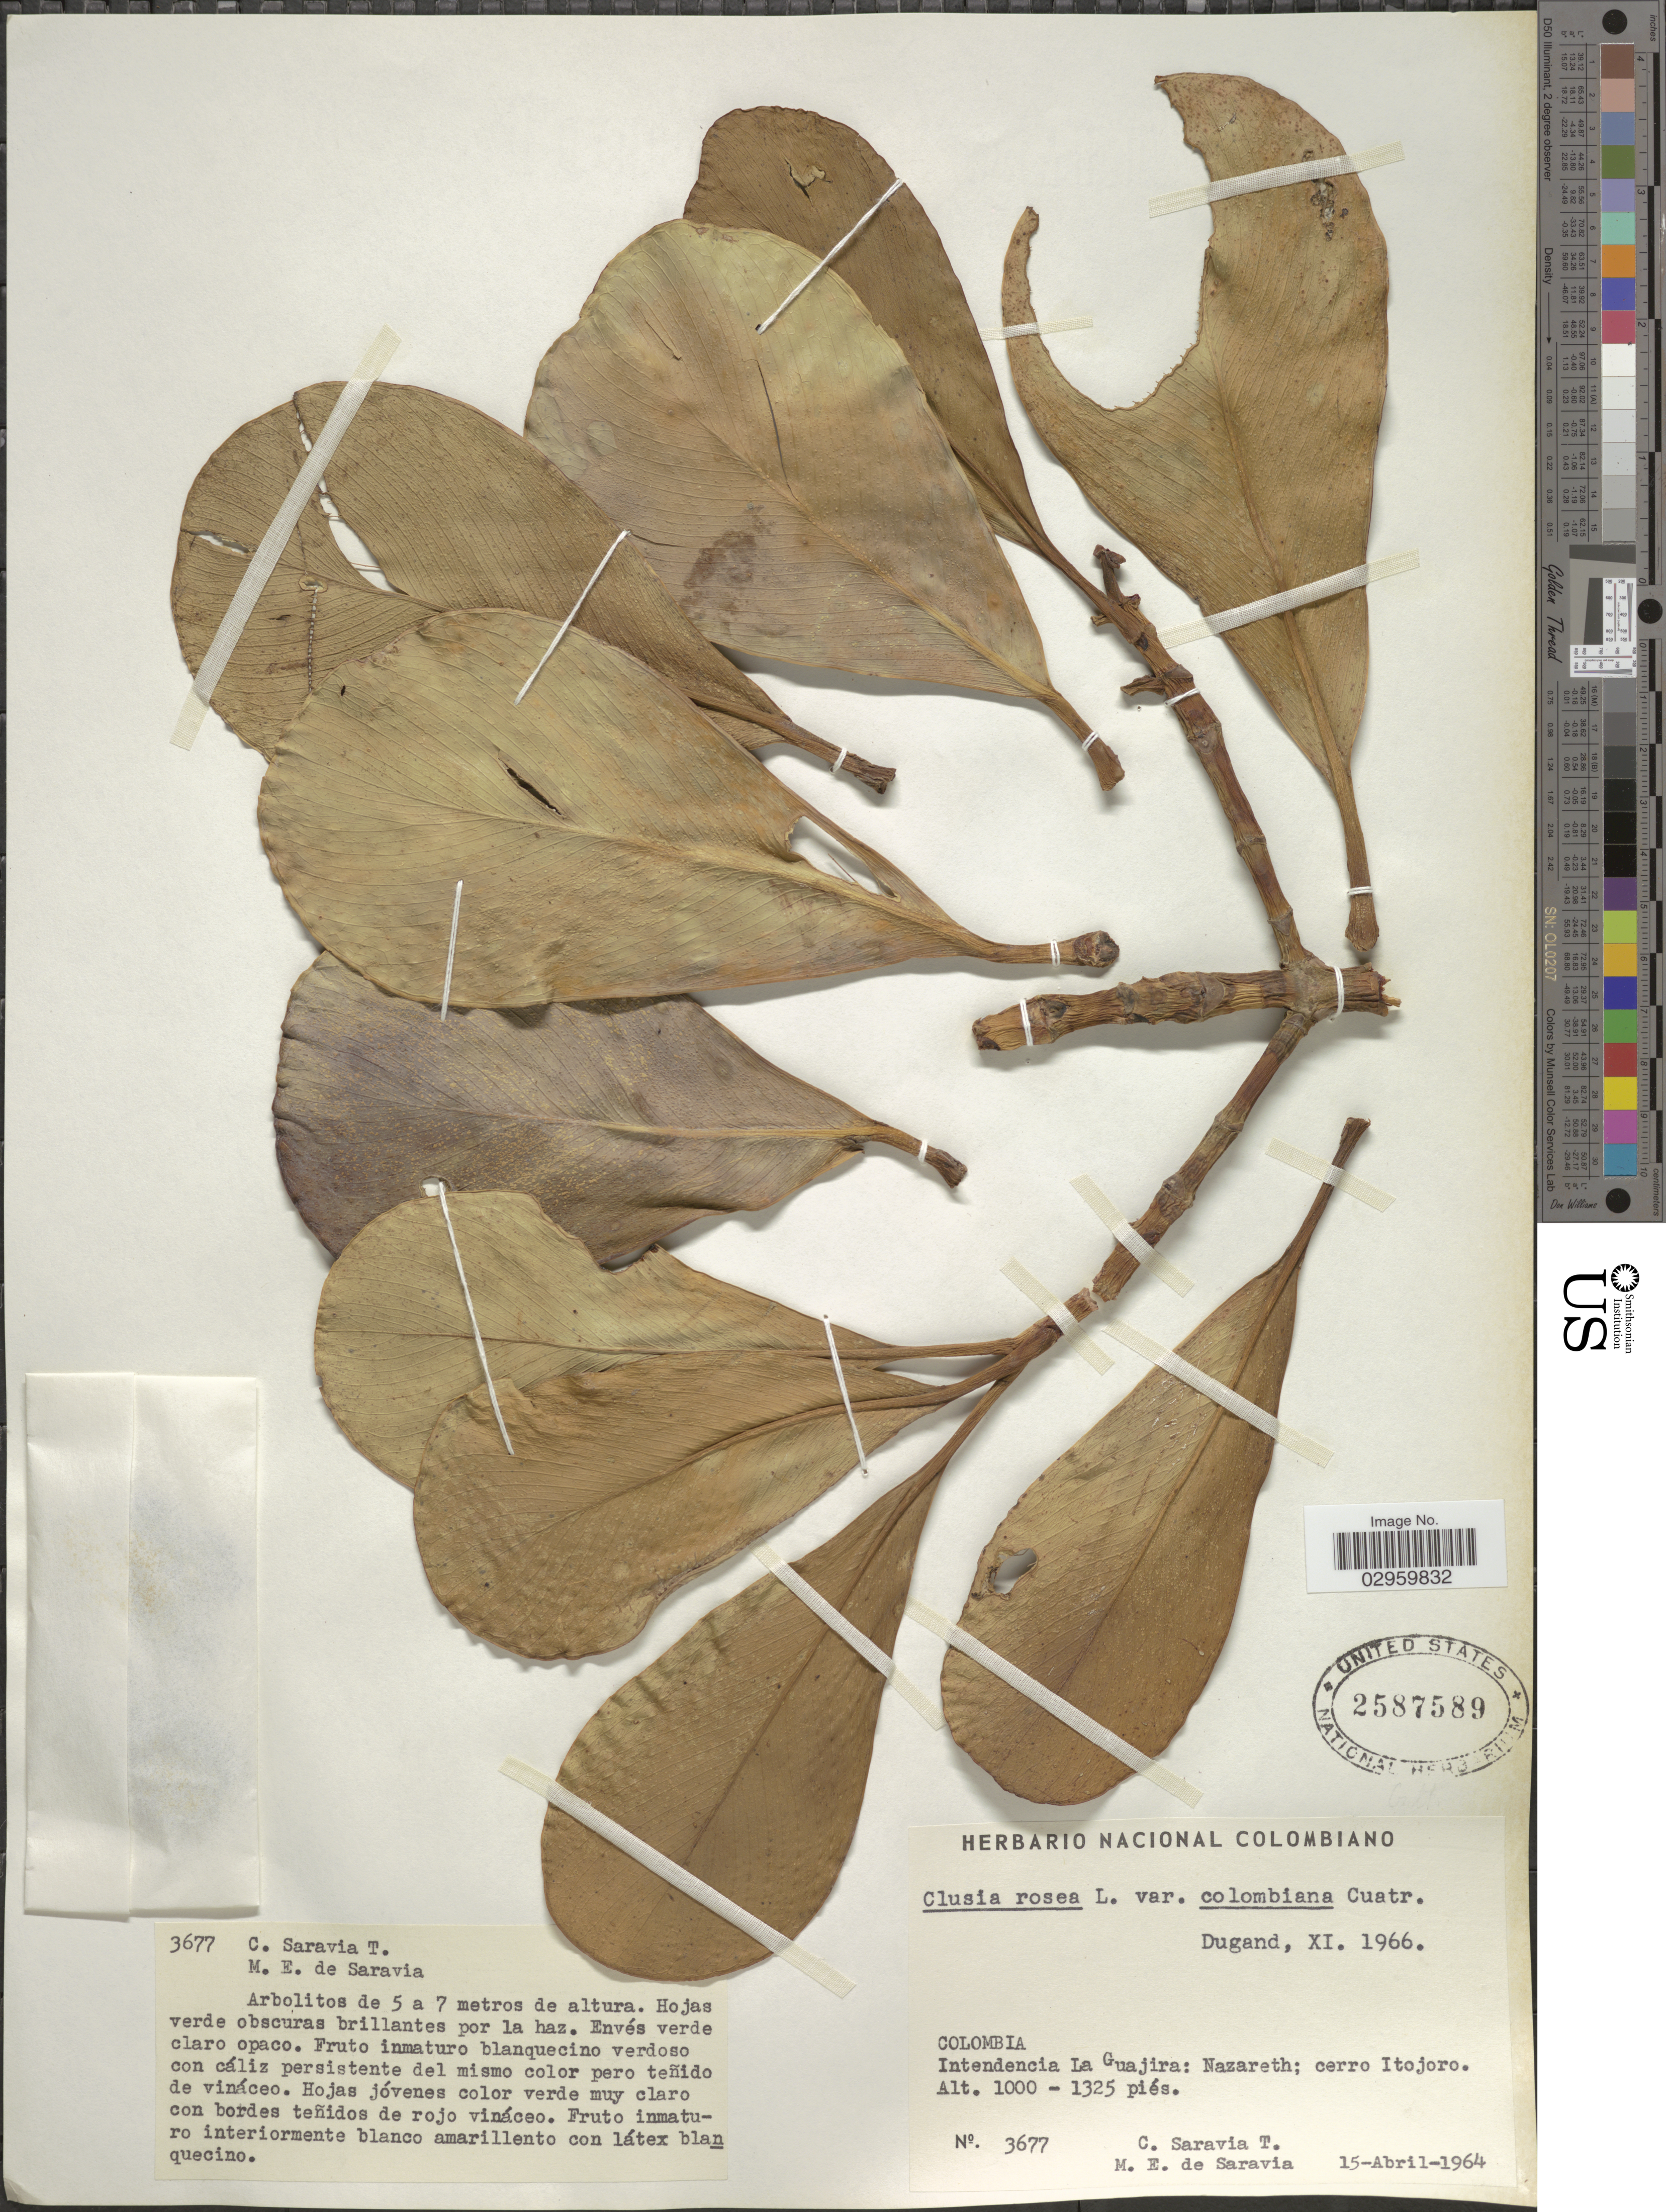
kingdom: Plantae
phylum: Tracheophyta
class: Magnoliopsida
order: Malpighiales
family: Clusiaceae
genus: Clusia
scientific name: Clusia rosea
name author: Jacq.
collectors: C. Saravia T. & M. de Saravia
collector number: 3677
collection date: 1964-04-15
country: Colombia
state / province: La Guajira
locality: Intendencia La Guajira: Nazareth; cerro Itojoro.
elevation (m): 305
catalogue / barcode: US 2587589